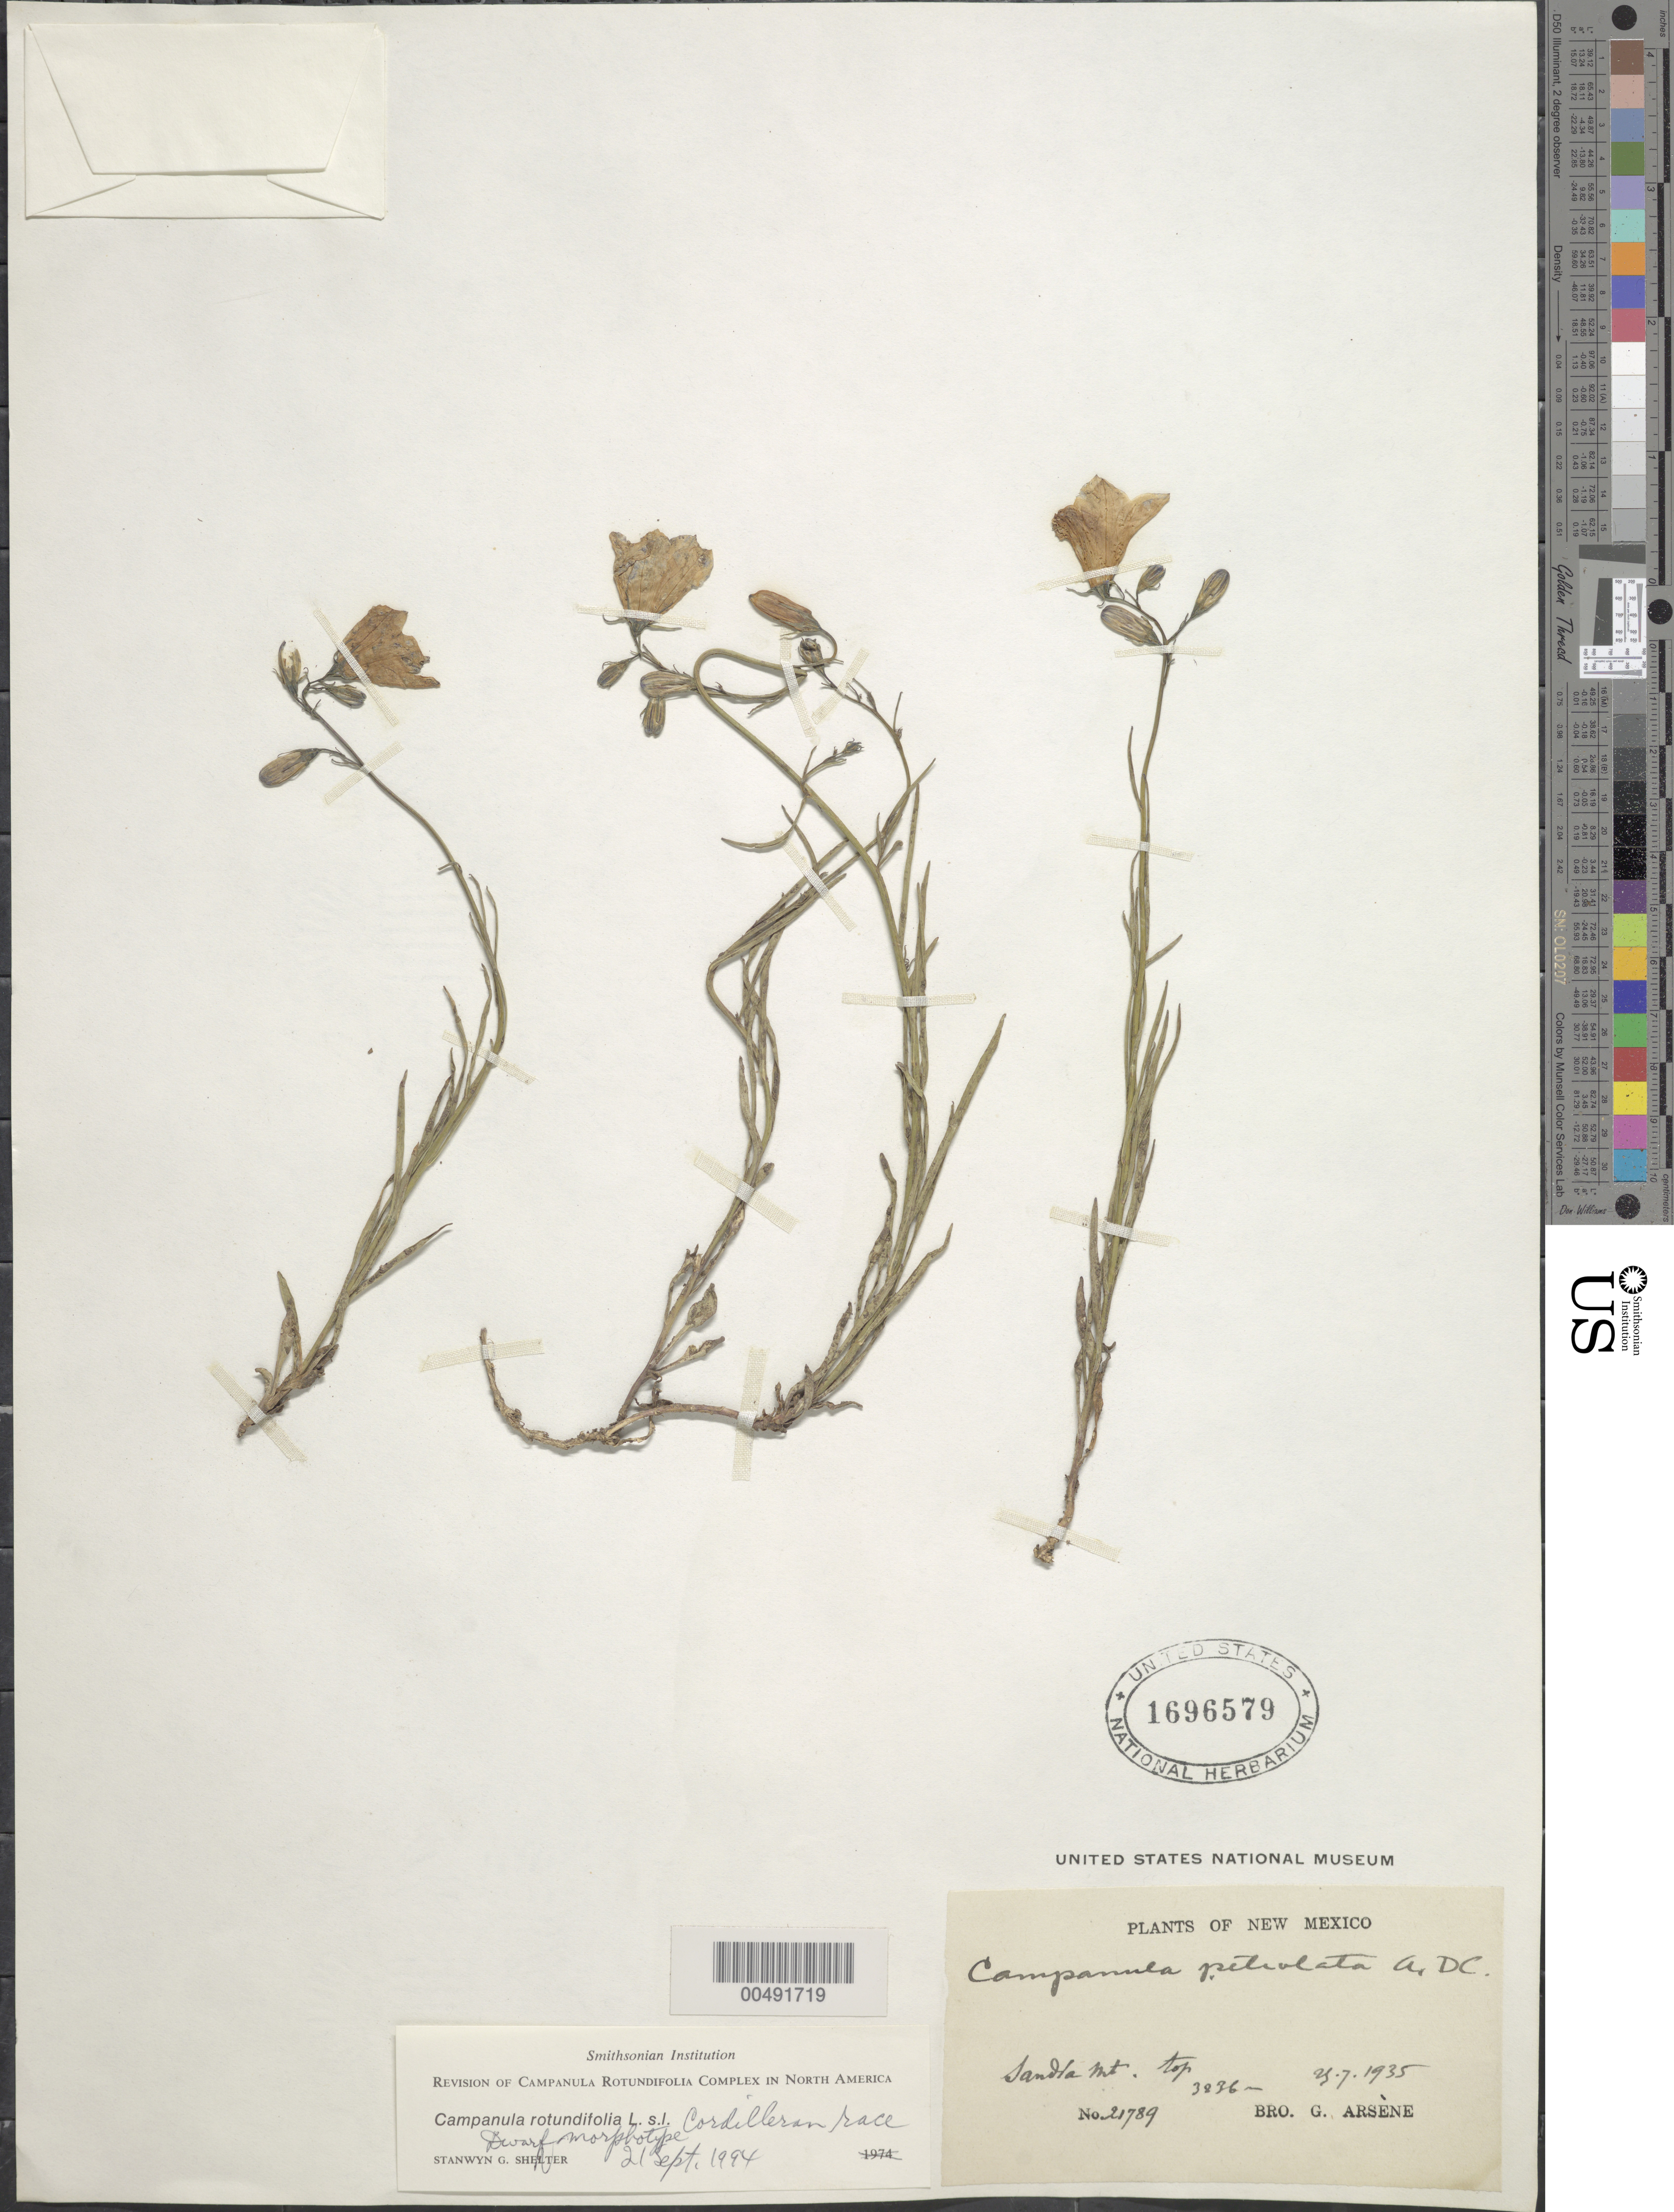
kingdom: Plantae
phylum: Tracheophyta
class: Magnoliopsida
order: Asterales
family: Campanulaceae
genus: Campanula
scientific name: Campanula rotundifolia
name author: L.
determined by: Shetler, Stanwyn G., (US), NMNH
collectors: Bro. G. Arsène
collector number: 21789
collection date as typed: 23 Jul 1935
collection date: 1935-07-23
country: United States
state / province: New Mexico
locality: top of Sandia Mountain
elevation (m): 3836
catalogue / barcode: US 1696579